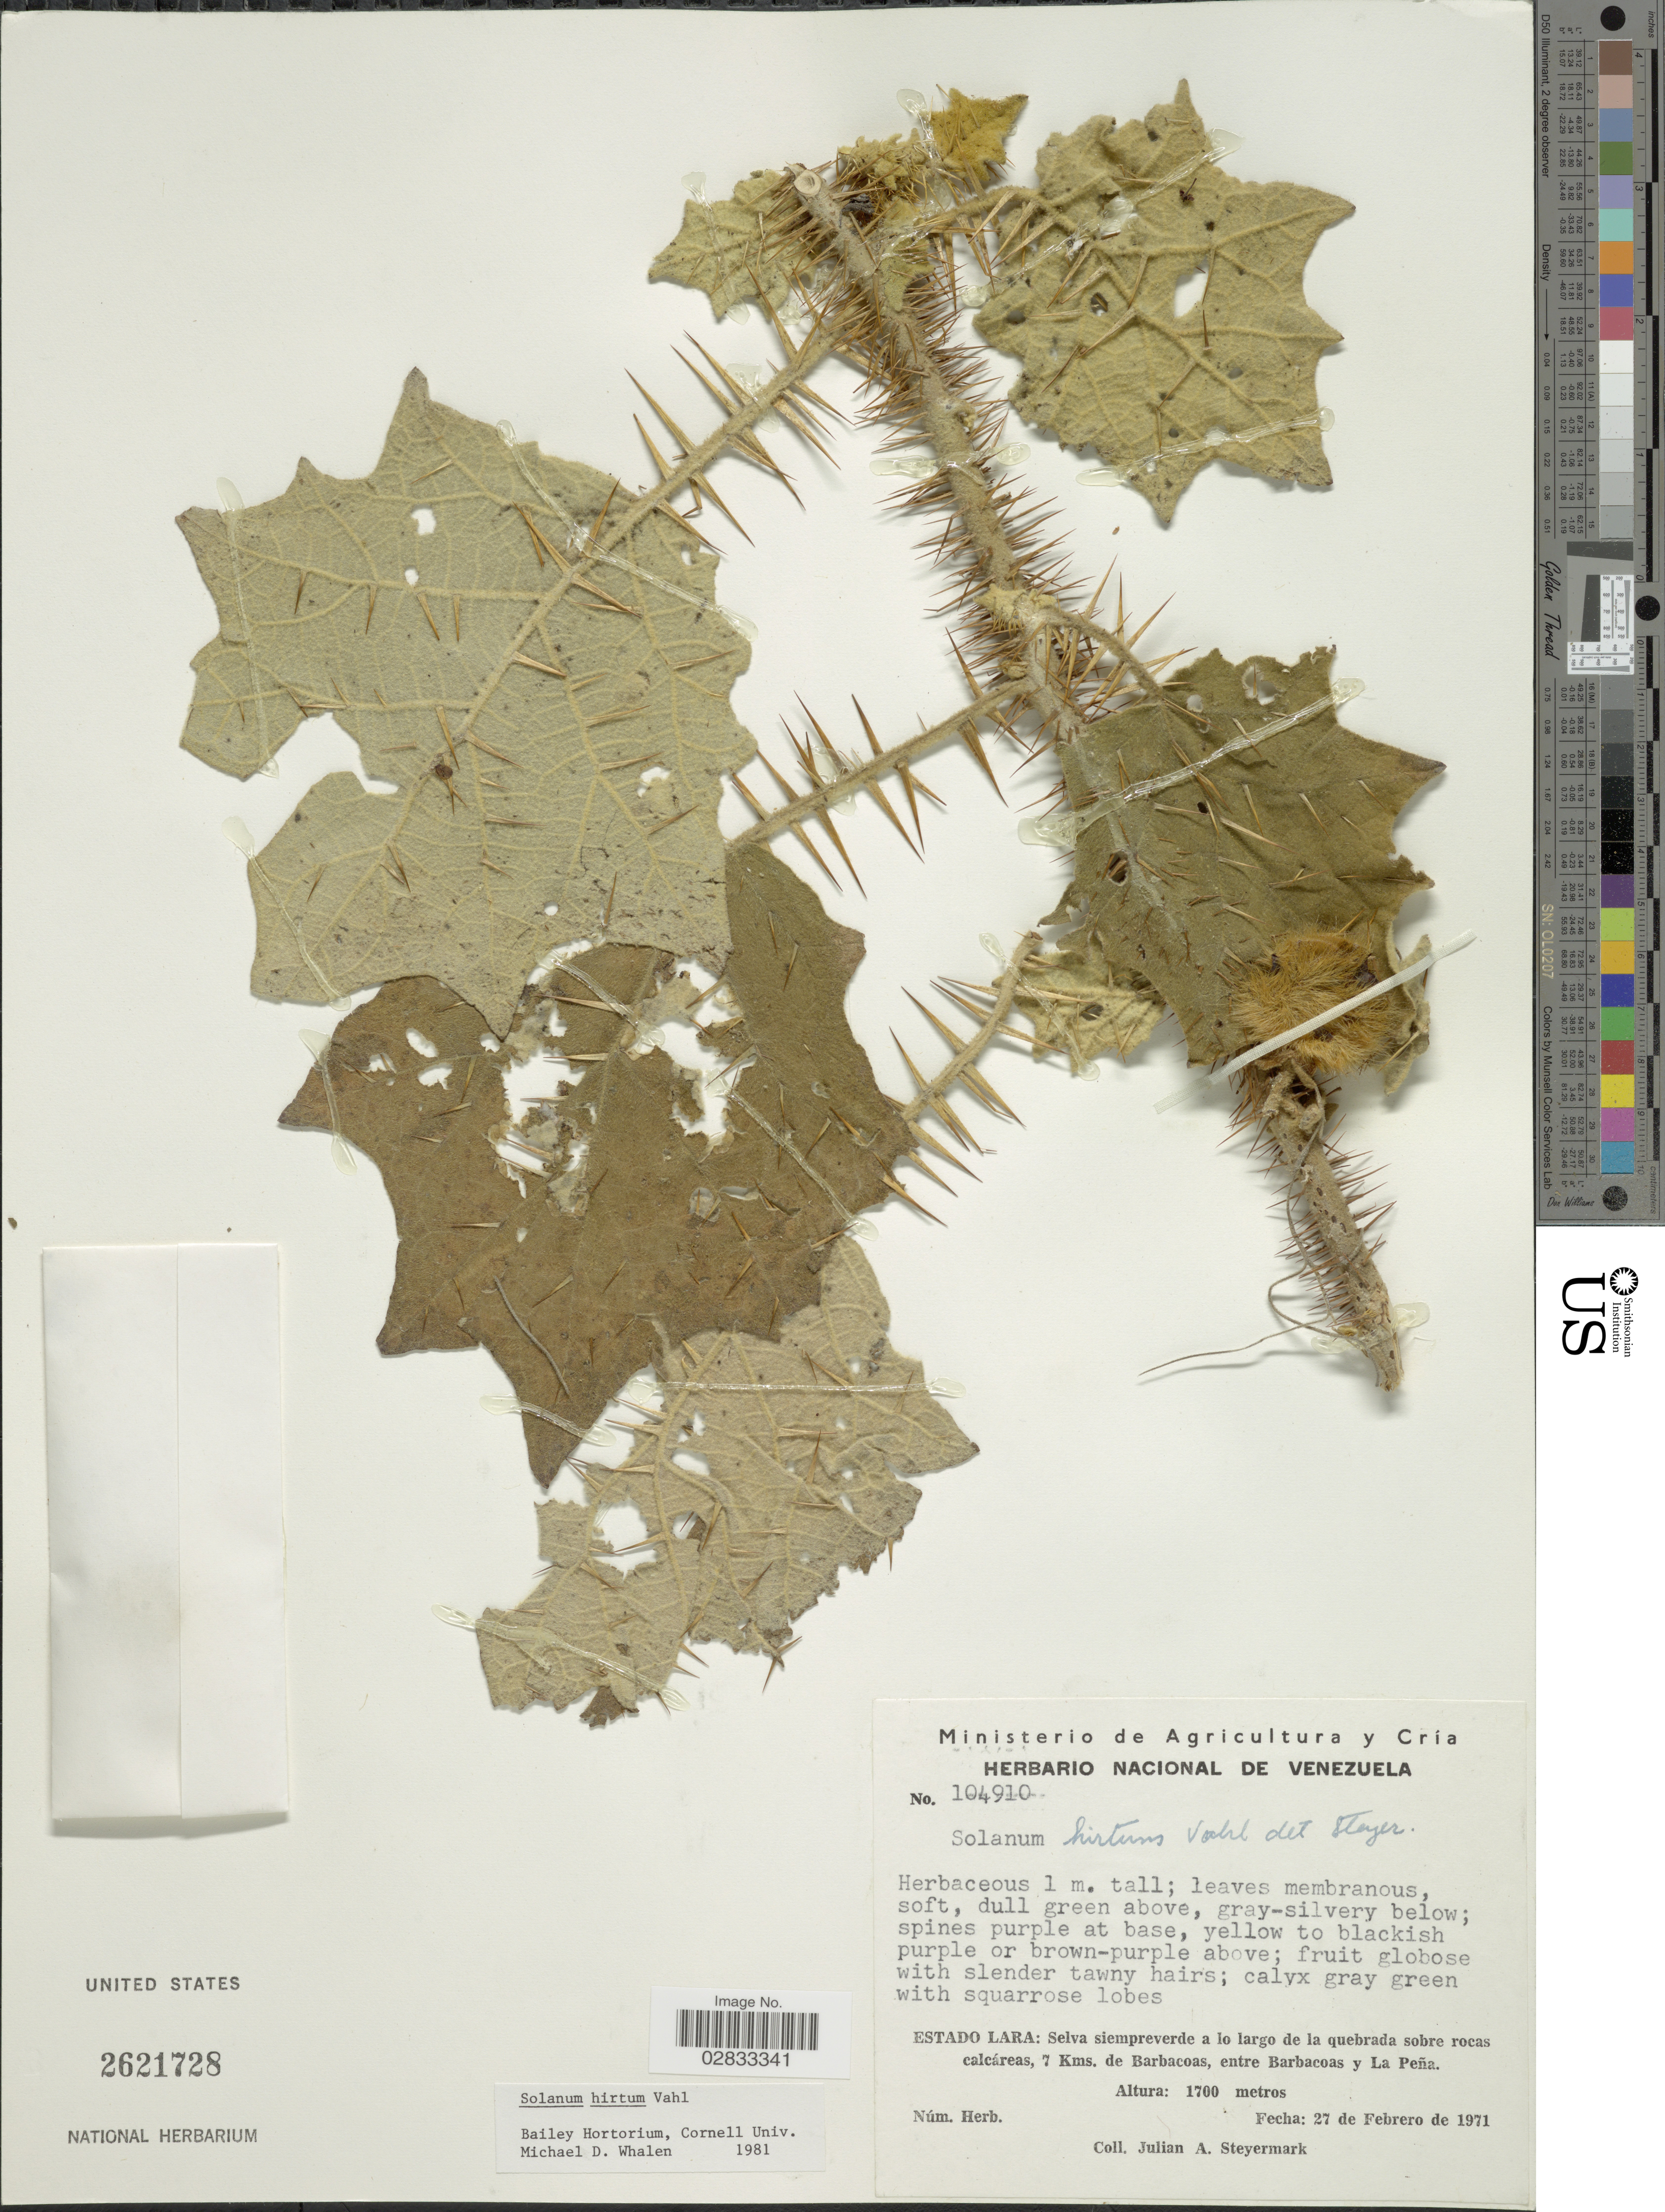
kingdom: Plantae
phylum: Tracheophyta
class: Magnoliopsida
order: Solanales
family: Solanaceae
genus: Solanum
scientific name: Solanum hirtum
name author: Vahl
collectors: J. Steyermark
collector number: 104910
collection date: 1971-02-27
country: Venezuela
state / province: Lara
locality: Selva siempreverde a lo largo de la quebrada sobre rocas calcáreas, 7 Kms. de Barbacoas, entre Barbacoas y Peña.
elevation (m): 1700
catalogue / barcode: US 2621728